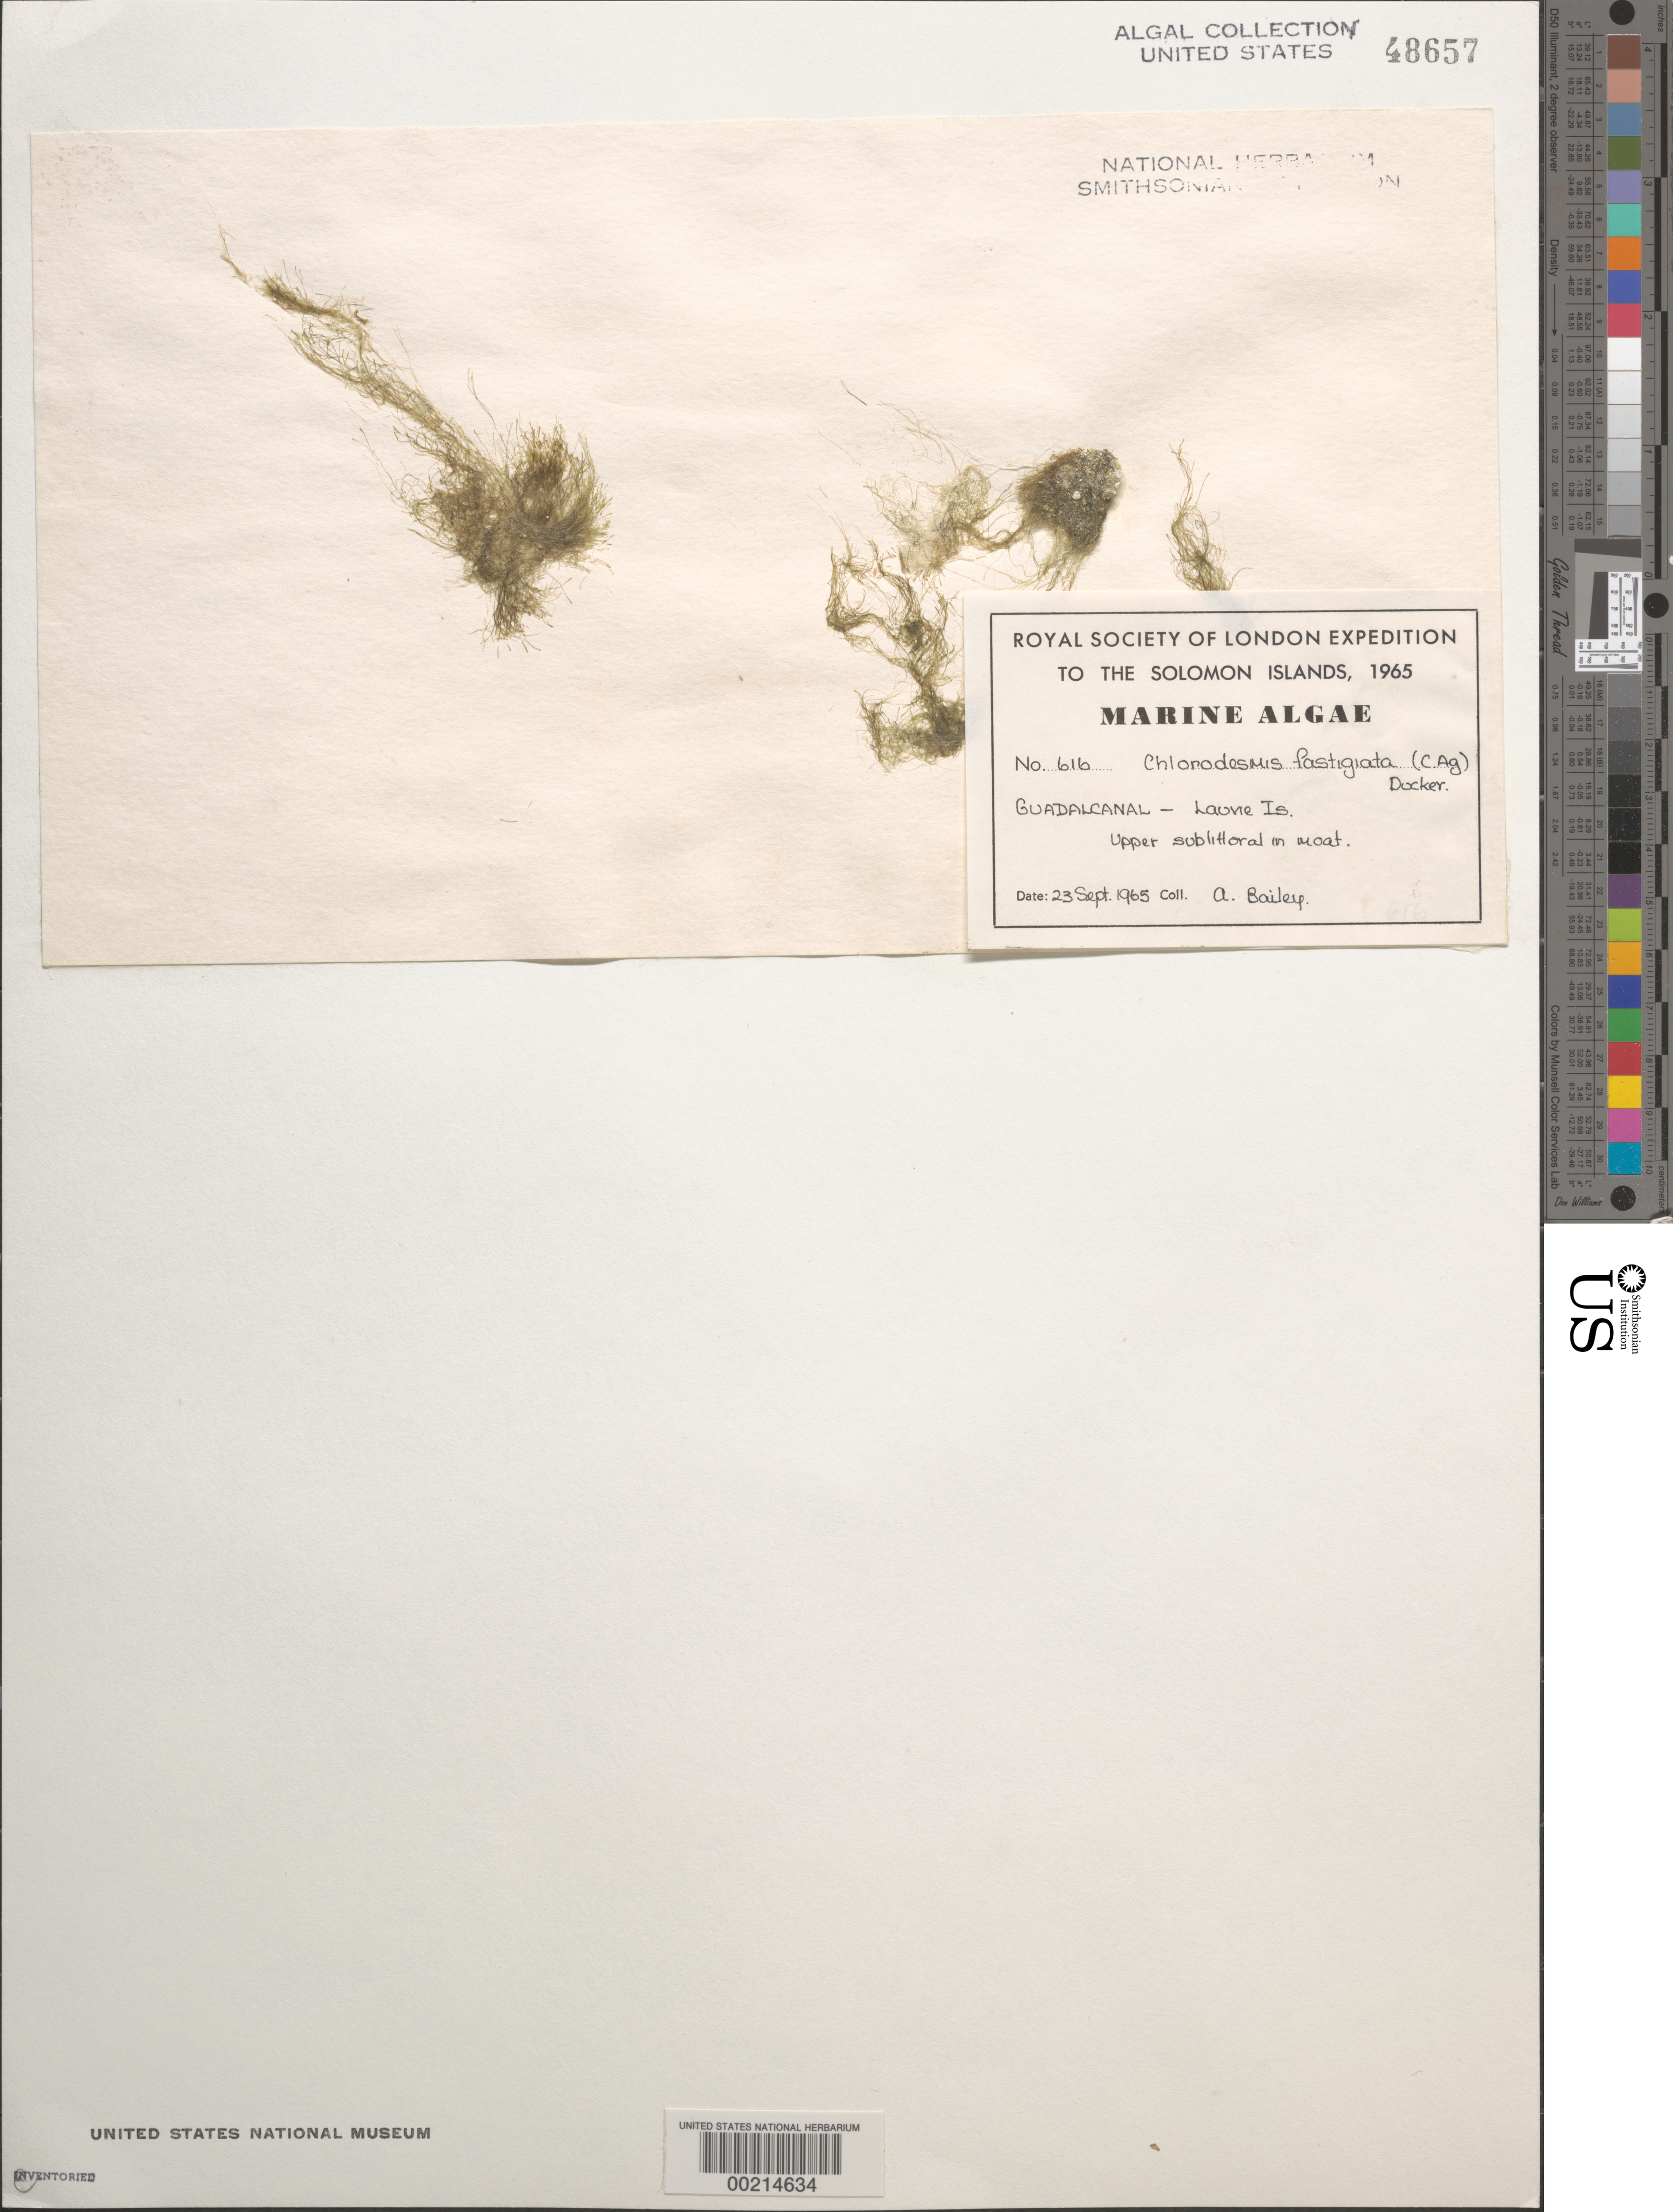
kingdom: Plantae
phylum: Chlorophyta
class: Ulvophyceae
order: Bryopsidales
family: Udoteaceae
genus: Chlorodesmis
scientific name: Chlorodesmis fastigiata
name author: (C. Agardh) S.C. Ducker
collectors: A. Bailey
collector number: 616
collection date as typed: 23 Sep 1965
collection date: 1965-09-23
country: Solomon Islands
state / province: Guadalcanal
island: Guadalcanal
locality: Laune Island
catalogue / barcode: US 48657